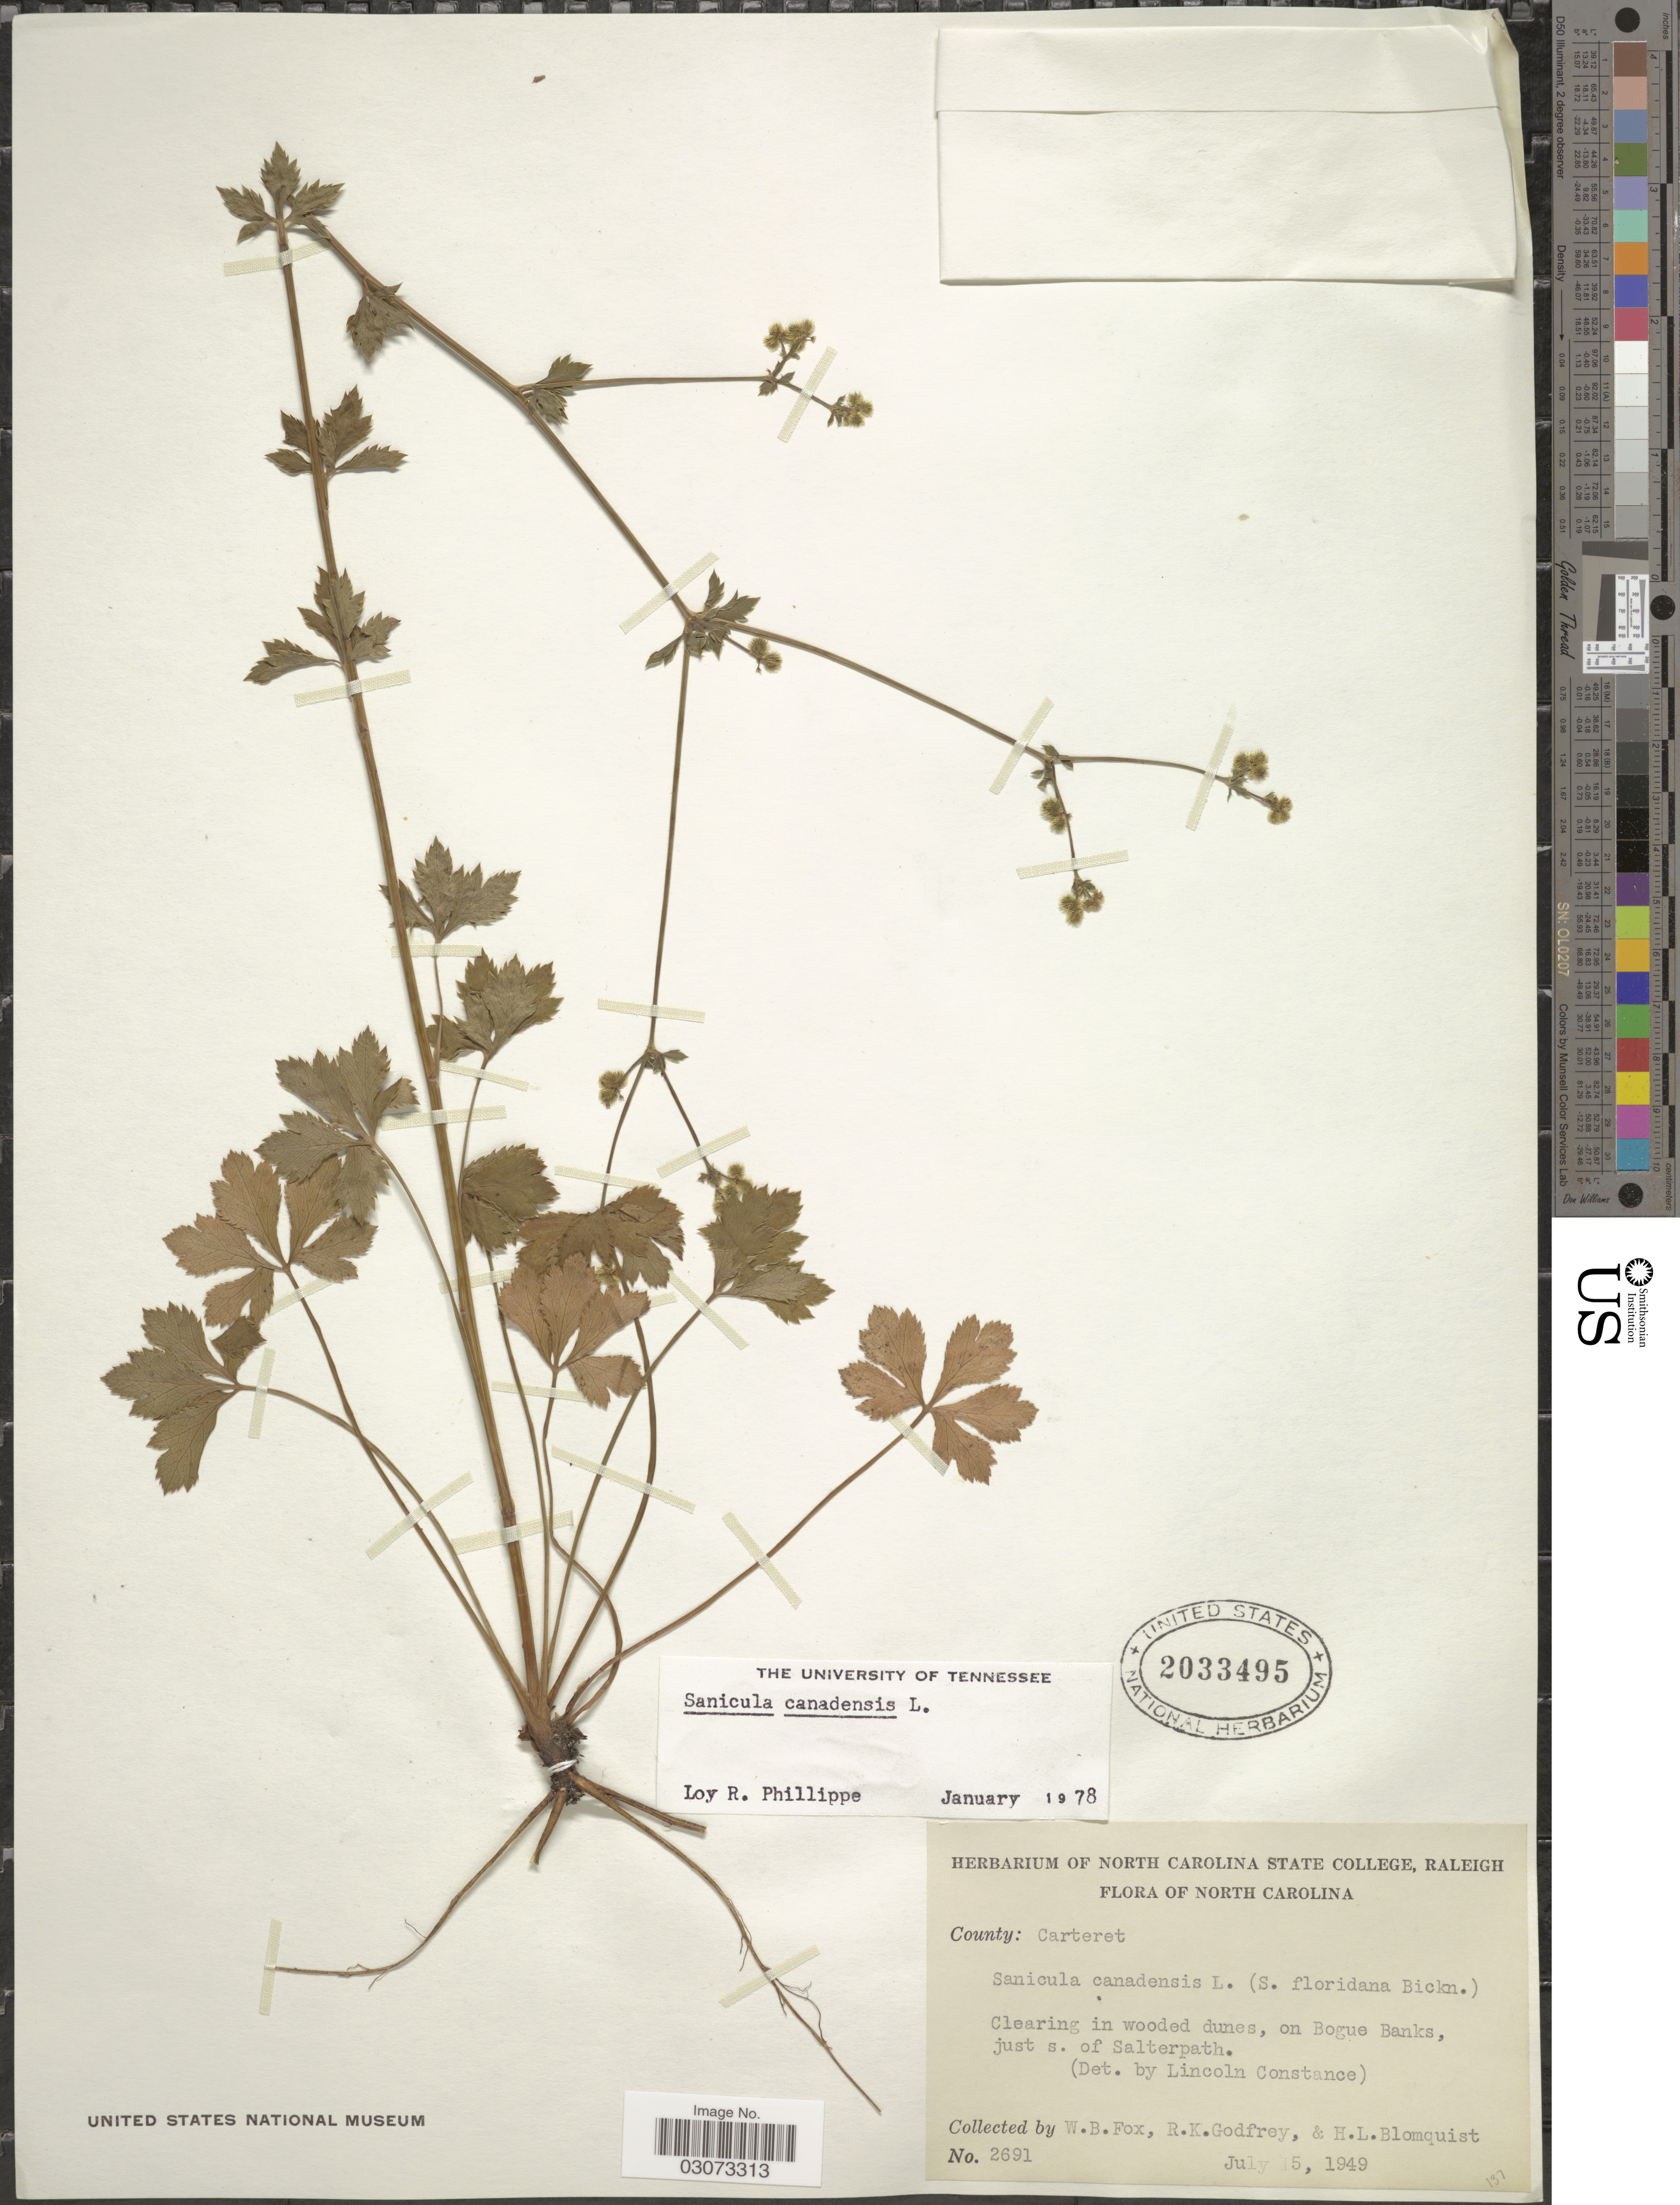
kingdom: Plantae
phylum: Tracheophyta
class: Magnoliopsida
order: Apiales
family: Apiaceae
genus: Sanicula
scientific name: Sanicula canadensis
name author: L.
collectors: W. B. Fox, R. K. Godfrey & H. Blomquist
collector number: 2691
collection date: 1949-07-15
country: United States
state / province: North Carolina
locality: County: Carteret. Clearing in wooded dunes, on Bogue Banks, just s. of Salterpath.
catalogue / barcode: US 2033495